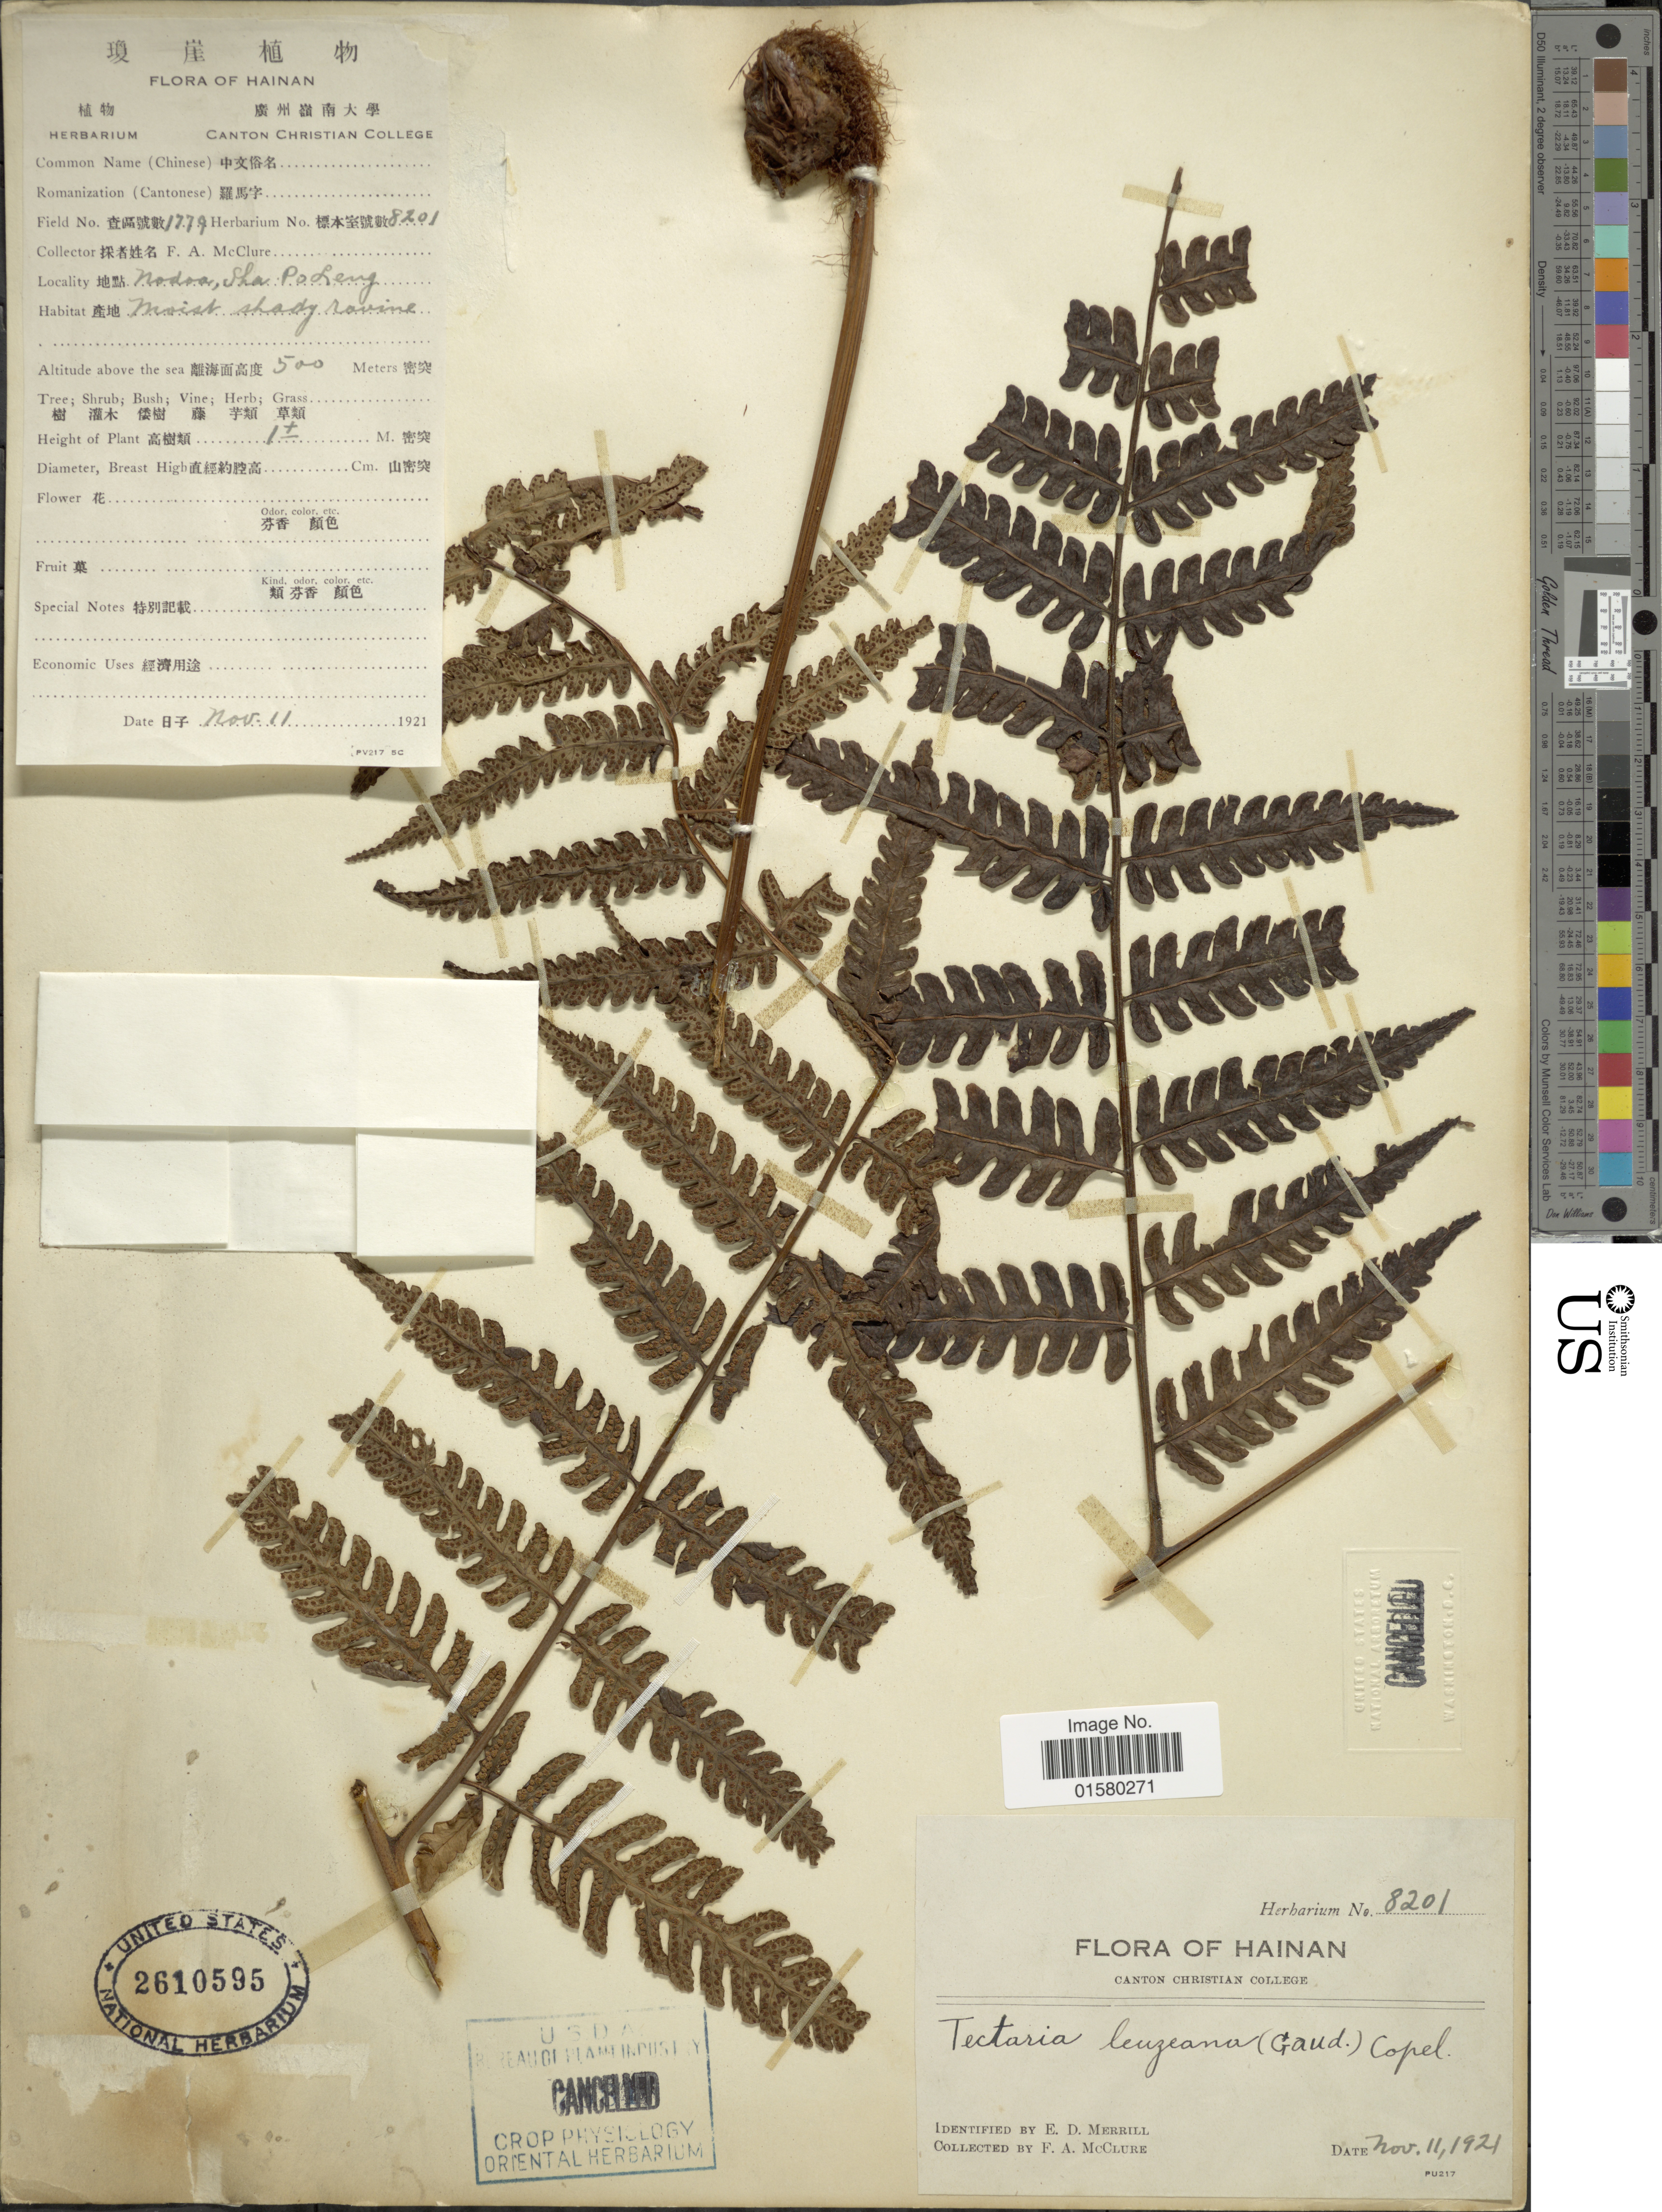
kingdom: Plantae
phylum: Tracheophyta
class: Polypodiopsida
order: Polypodiales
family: Tectariaceae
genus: Tectaria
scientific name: Tectaria leuzeana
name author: (Gaudich.) Copel.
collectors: F. A. McClure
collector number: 1779/8201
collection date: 1921-11-11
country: China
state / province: Hainan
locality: Nodoa, Sha Po Leng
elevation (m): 500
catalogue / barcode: US 2610595